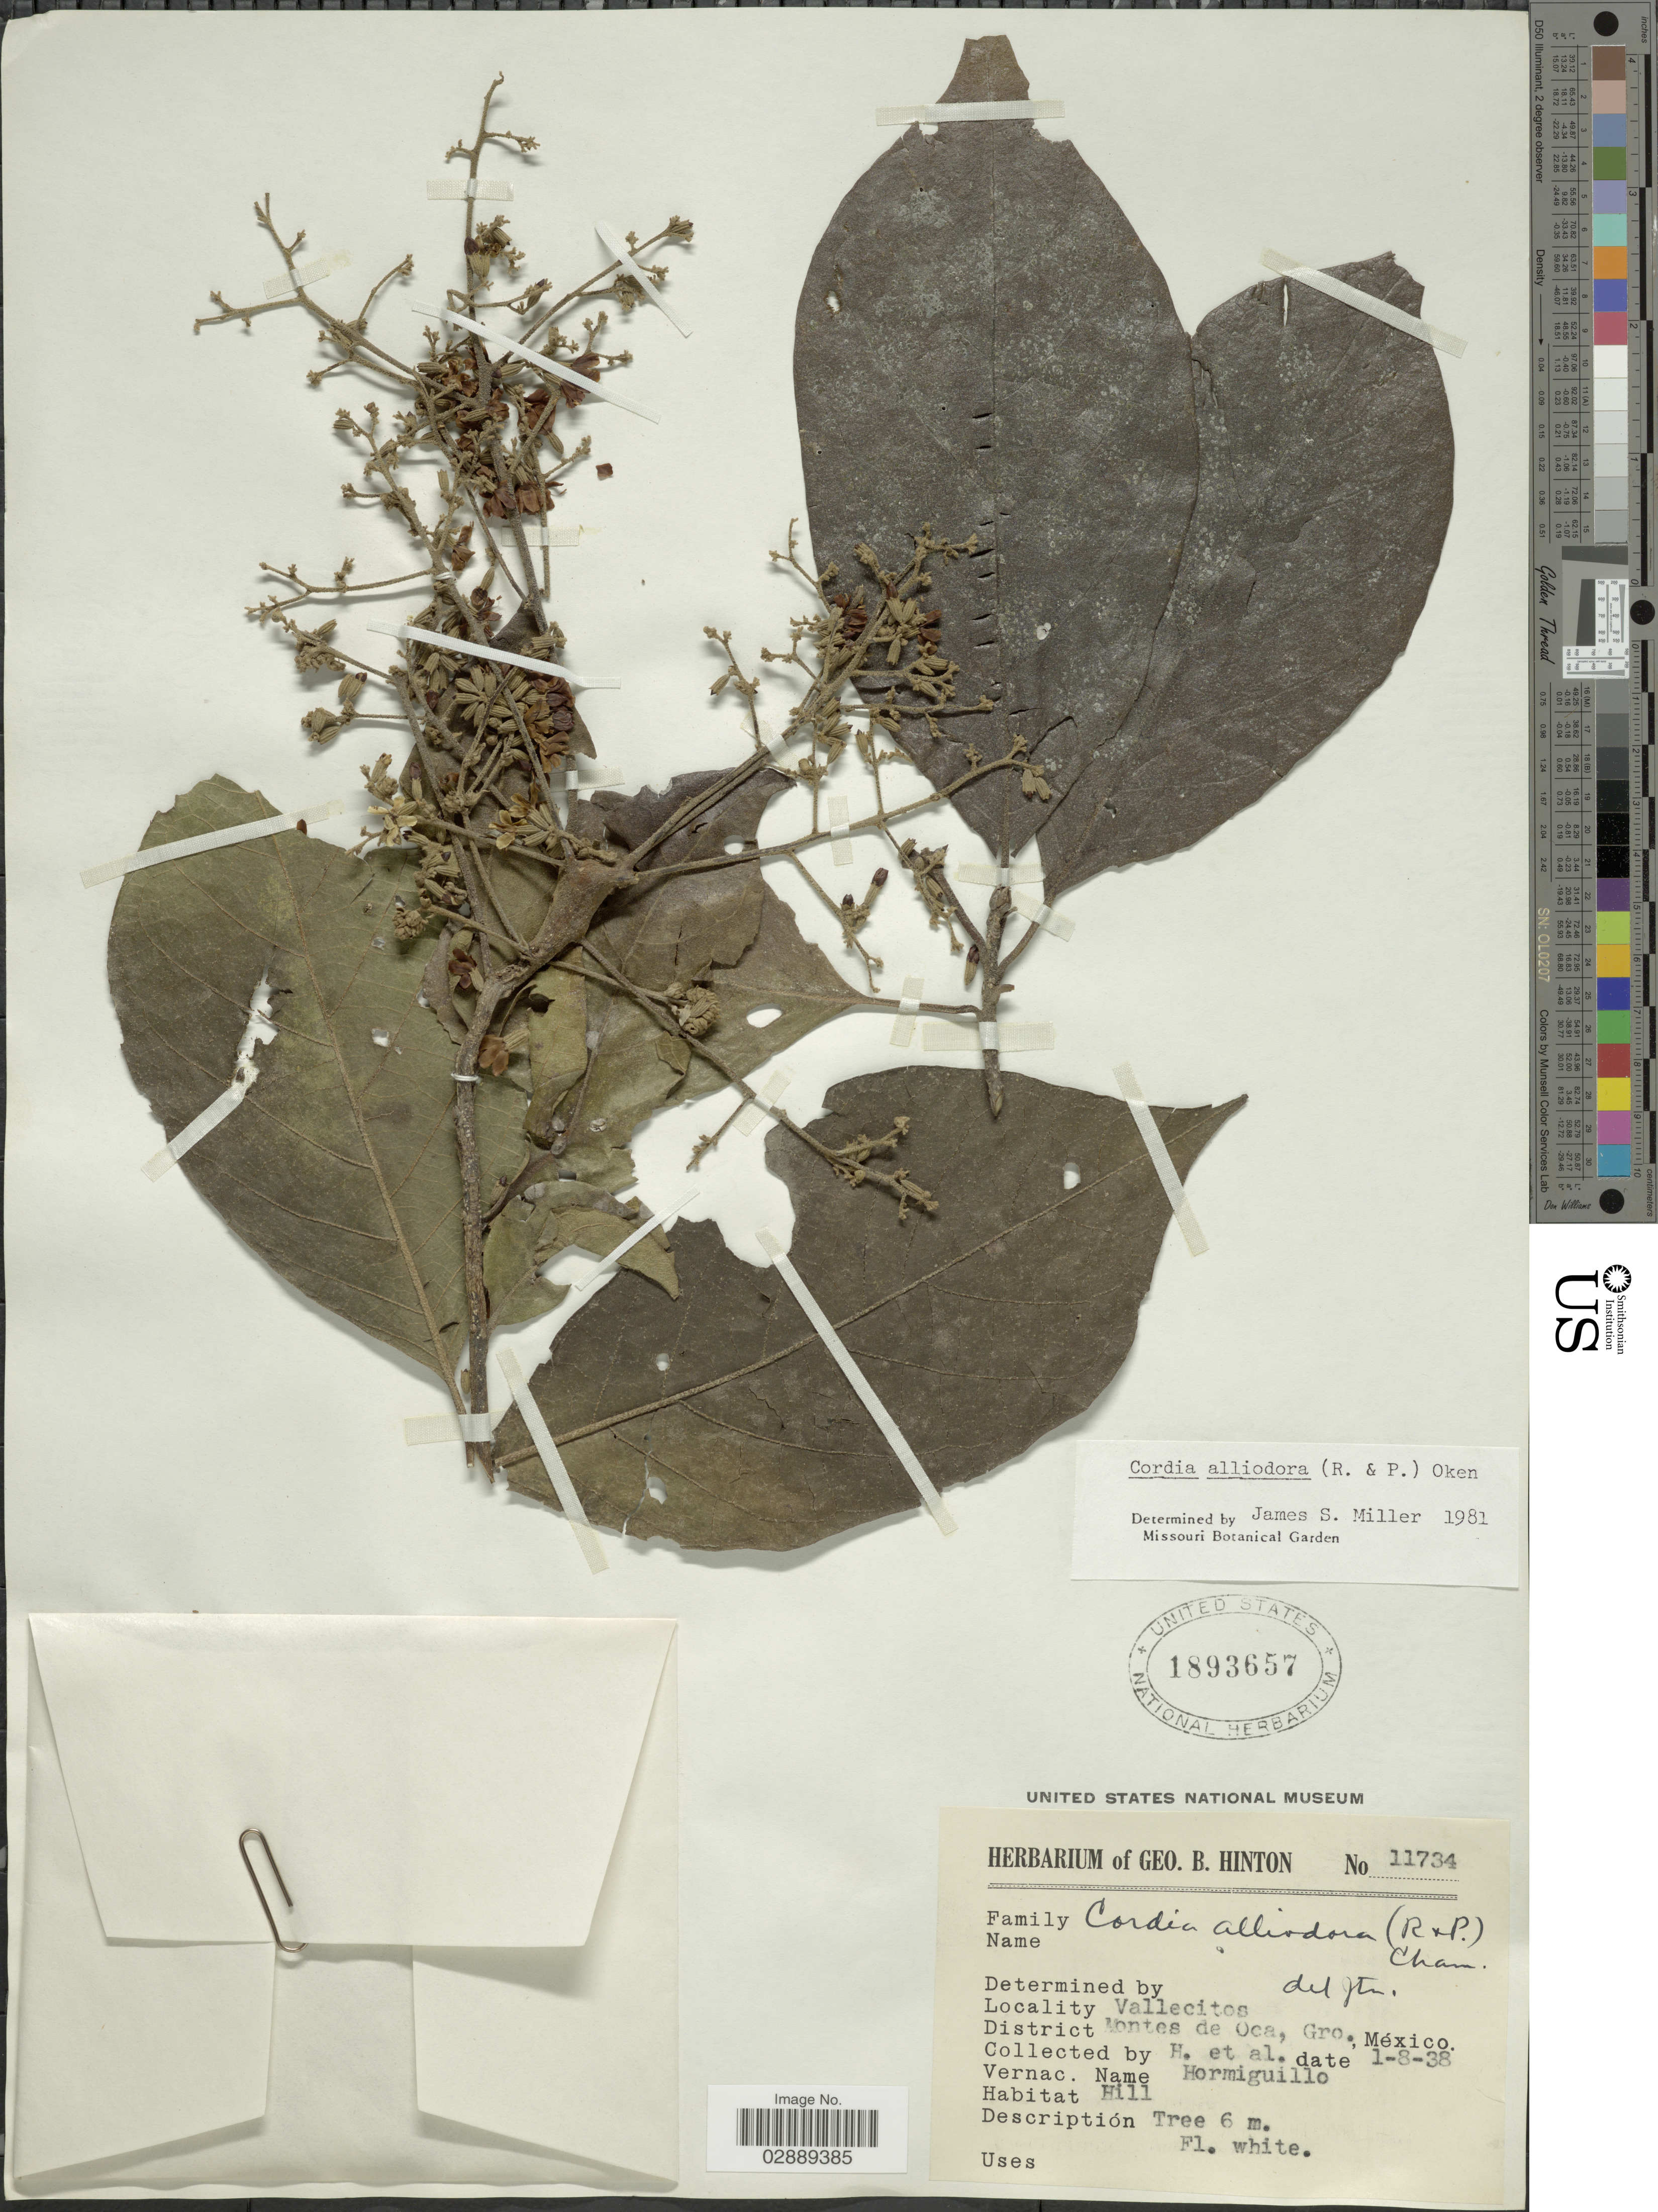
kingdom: Plantae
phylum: Tracheophyta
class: Magnoliopsida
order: Boraginales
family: Cordiaceae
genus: Cordia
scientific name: Cordia alliodora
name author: (Ruiz & Pav.) Oken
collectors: G. B. Hinton & et al.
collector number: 11734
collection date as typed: Transcribed d/m/y: 1/8/38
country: Mexico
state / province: Guerrero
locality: Vallecitos, District Montes de Oca, Gro.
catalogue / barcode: US 1893657